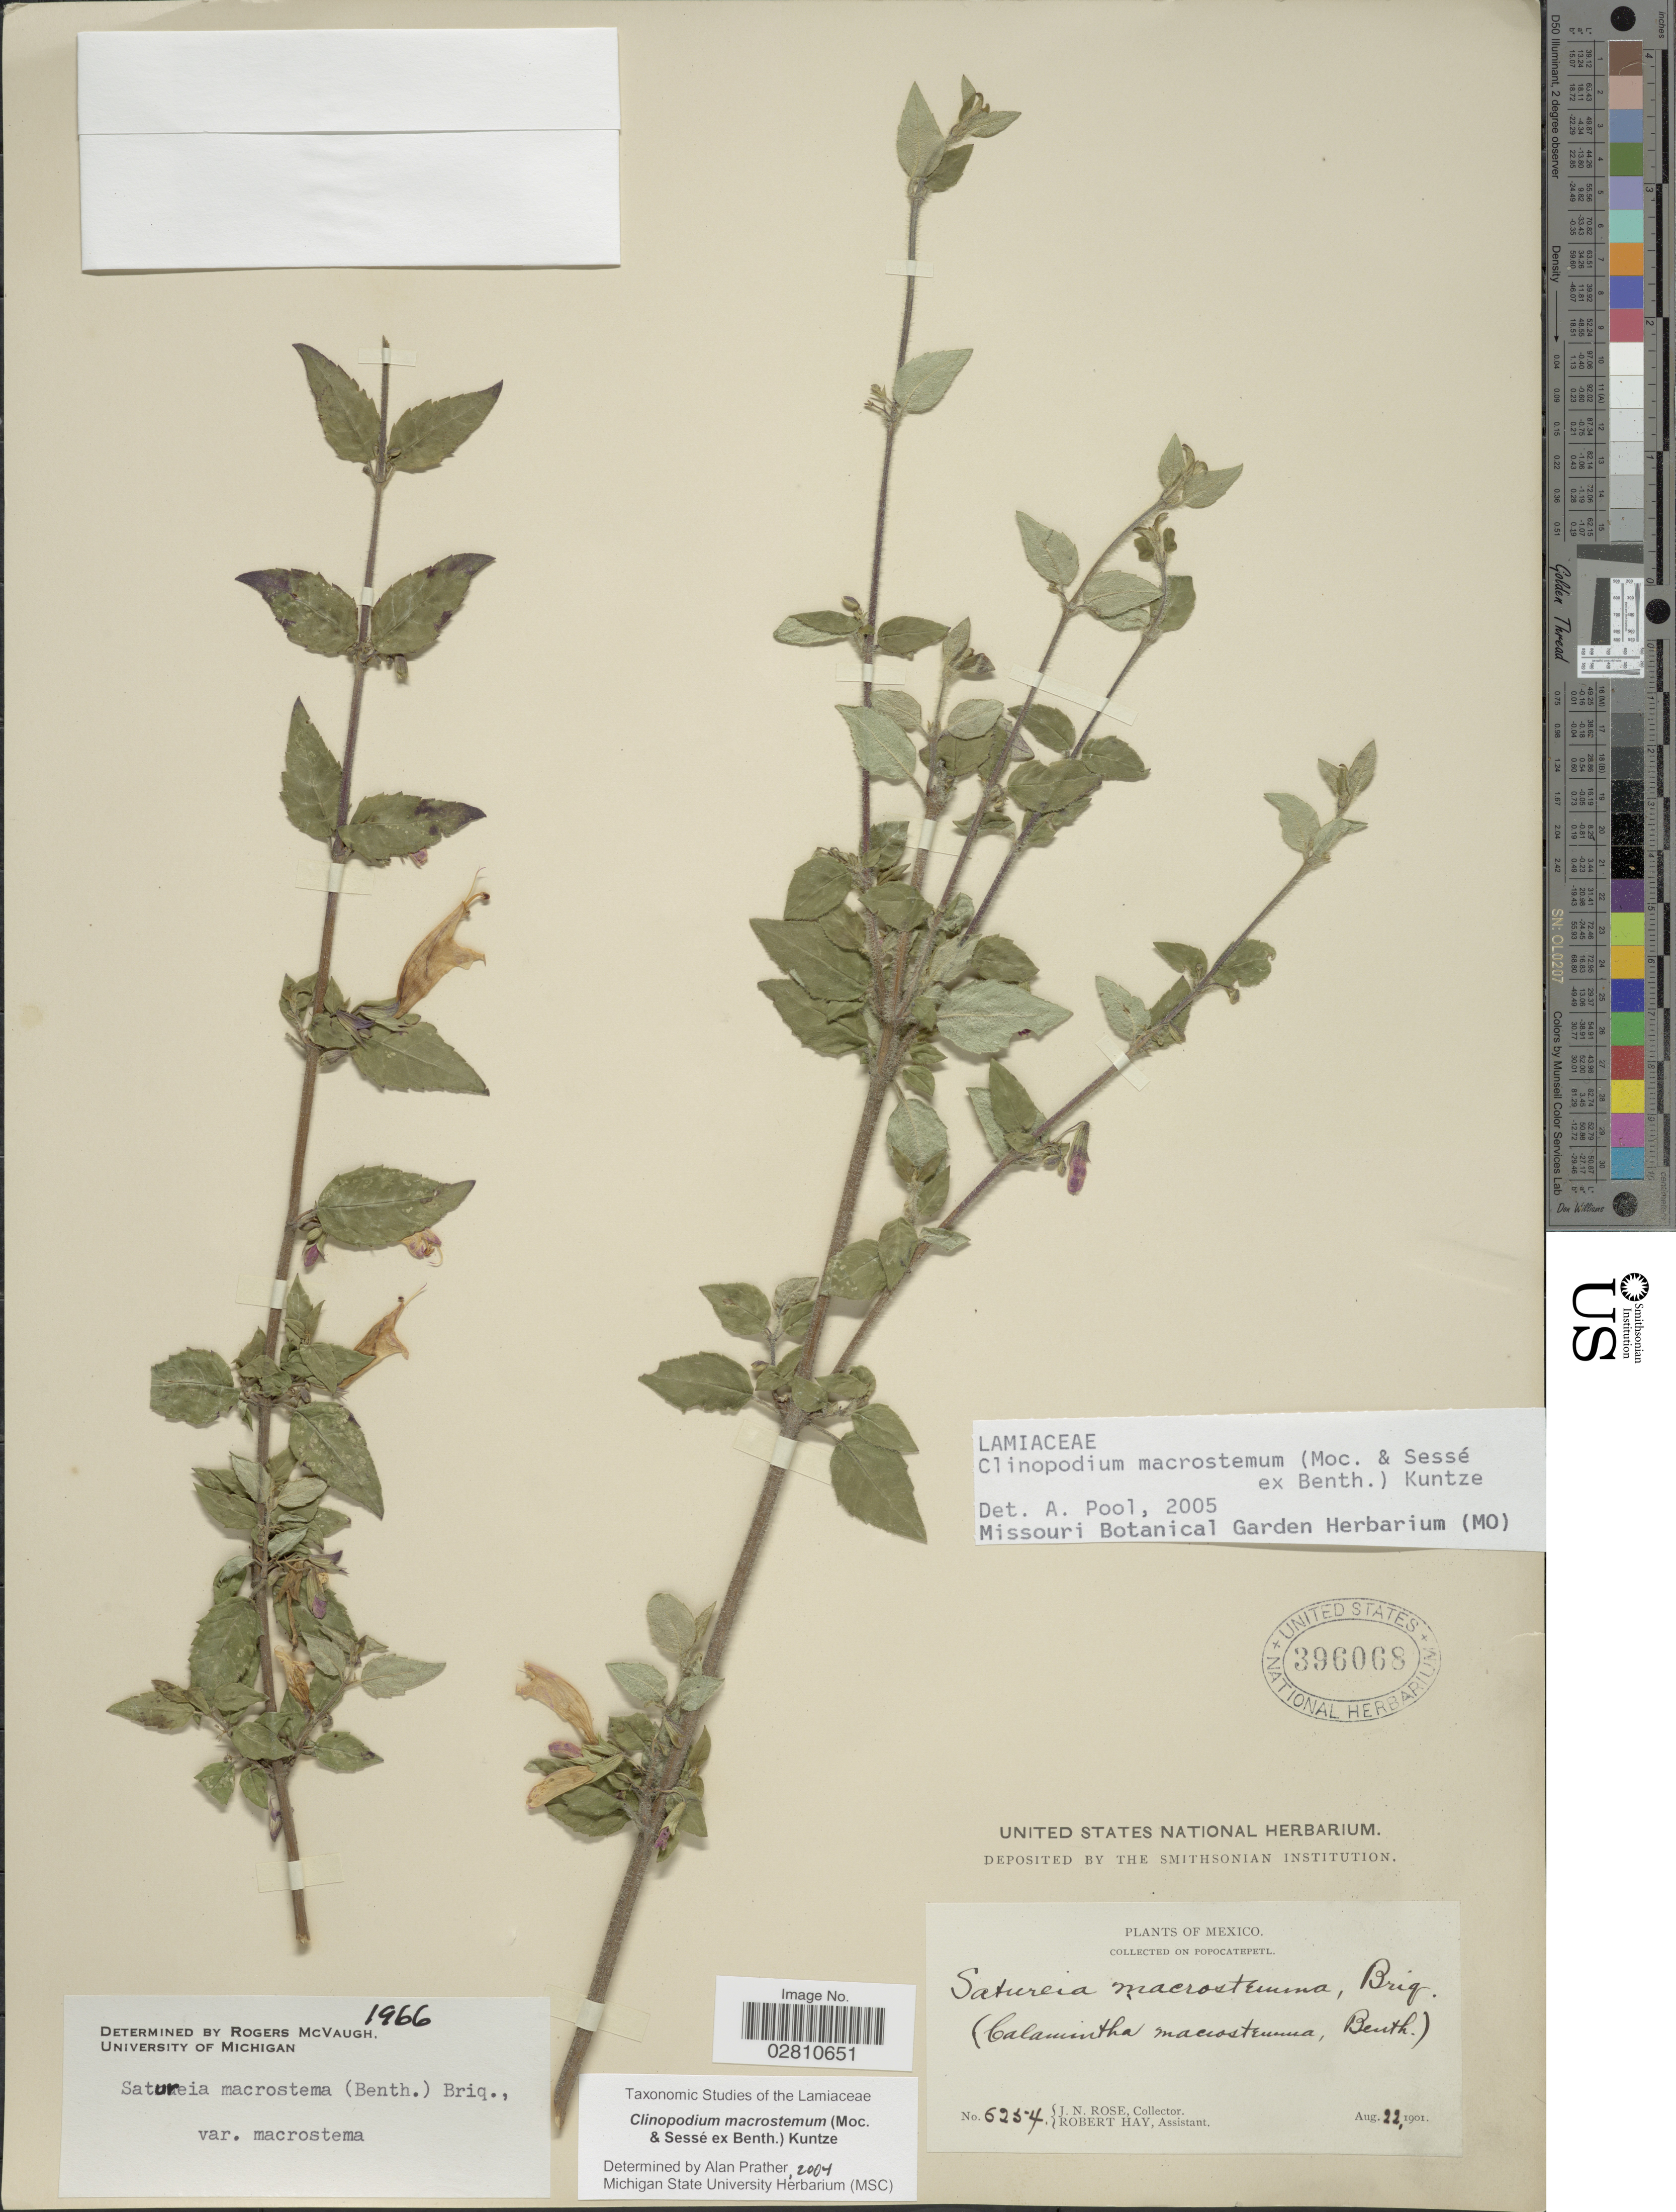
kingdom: Plantae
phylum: Tracheophyta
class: Magnoliopsida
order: Lamiales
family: Lamiaceae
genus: Clinopodium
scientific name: Clinopodium macrostemum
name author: (Moc. & Sessé ex Benth.) Kuntze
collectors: J. N. Rose & R. Hay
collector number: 6254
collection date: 1901-08-22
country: Mexico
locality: Popocatepetl.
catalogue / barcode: US 396068